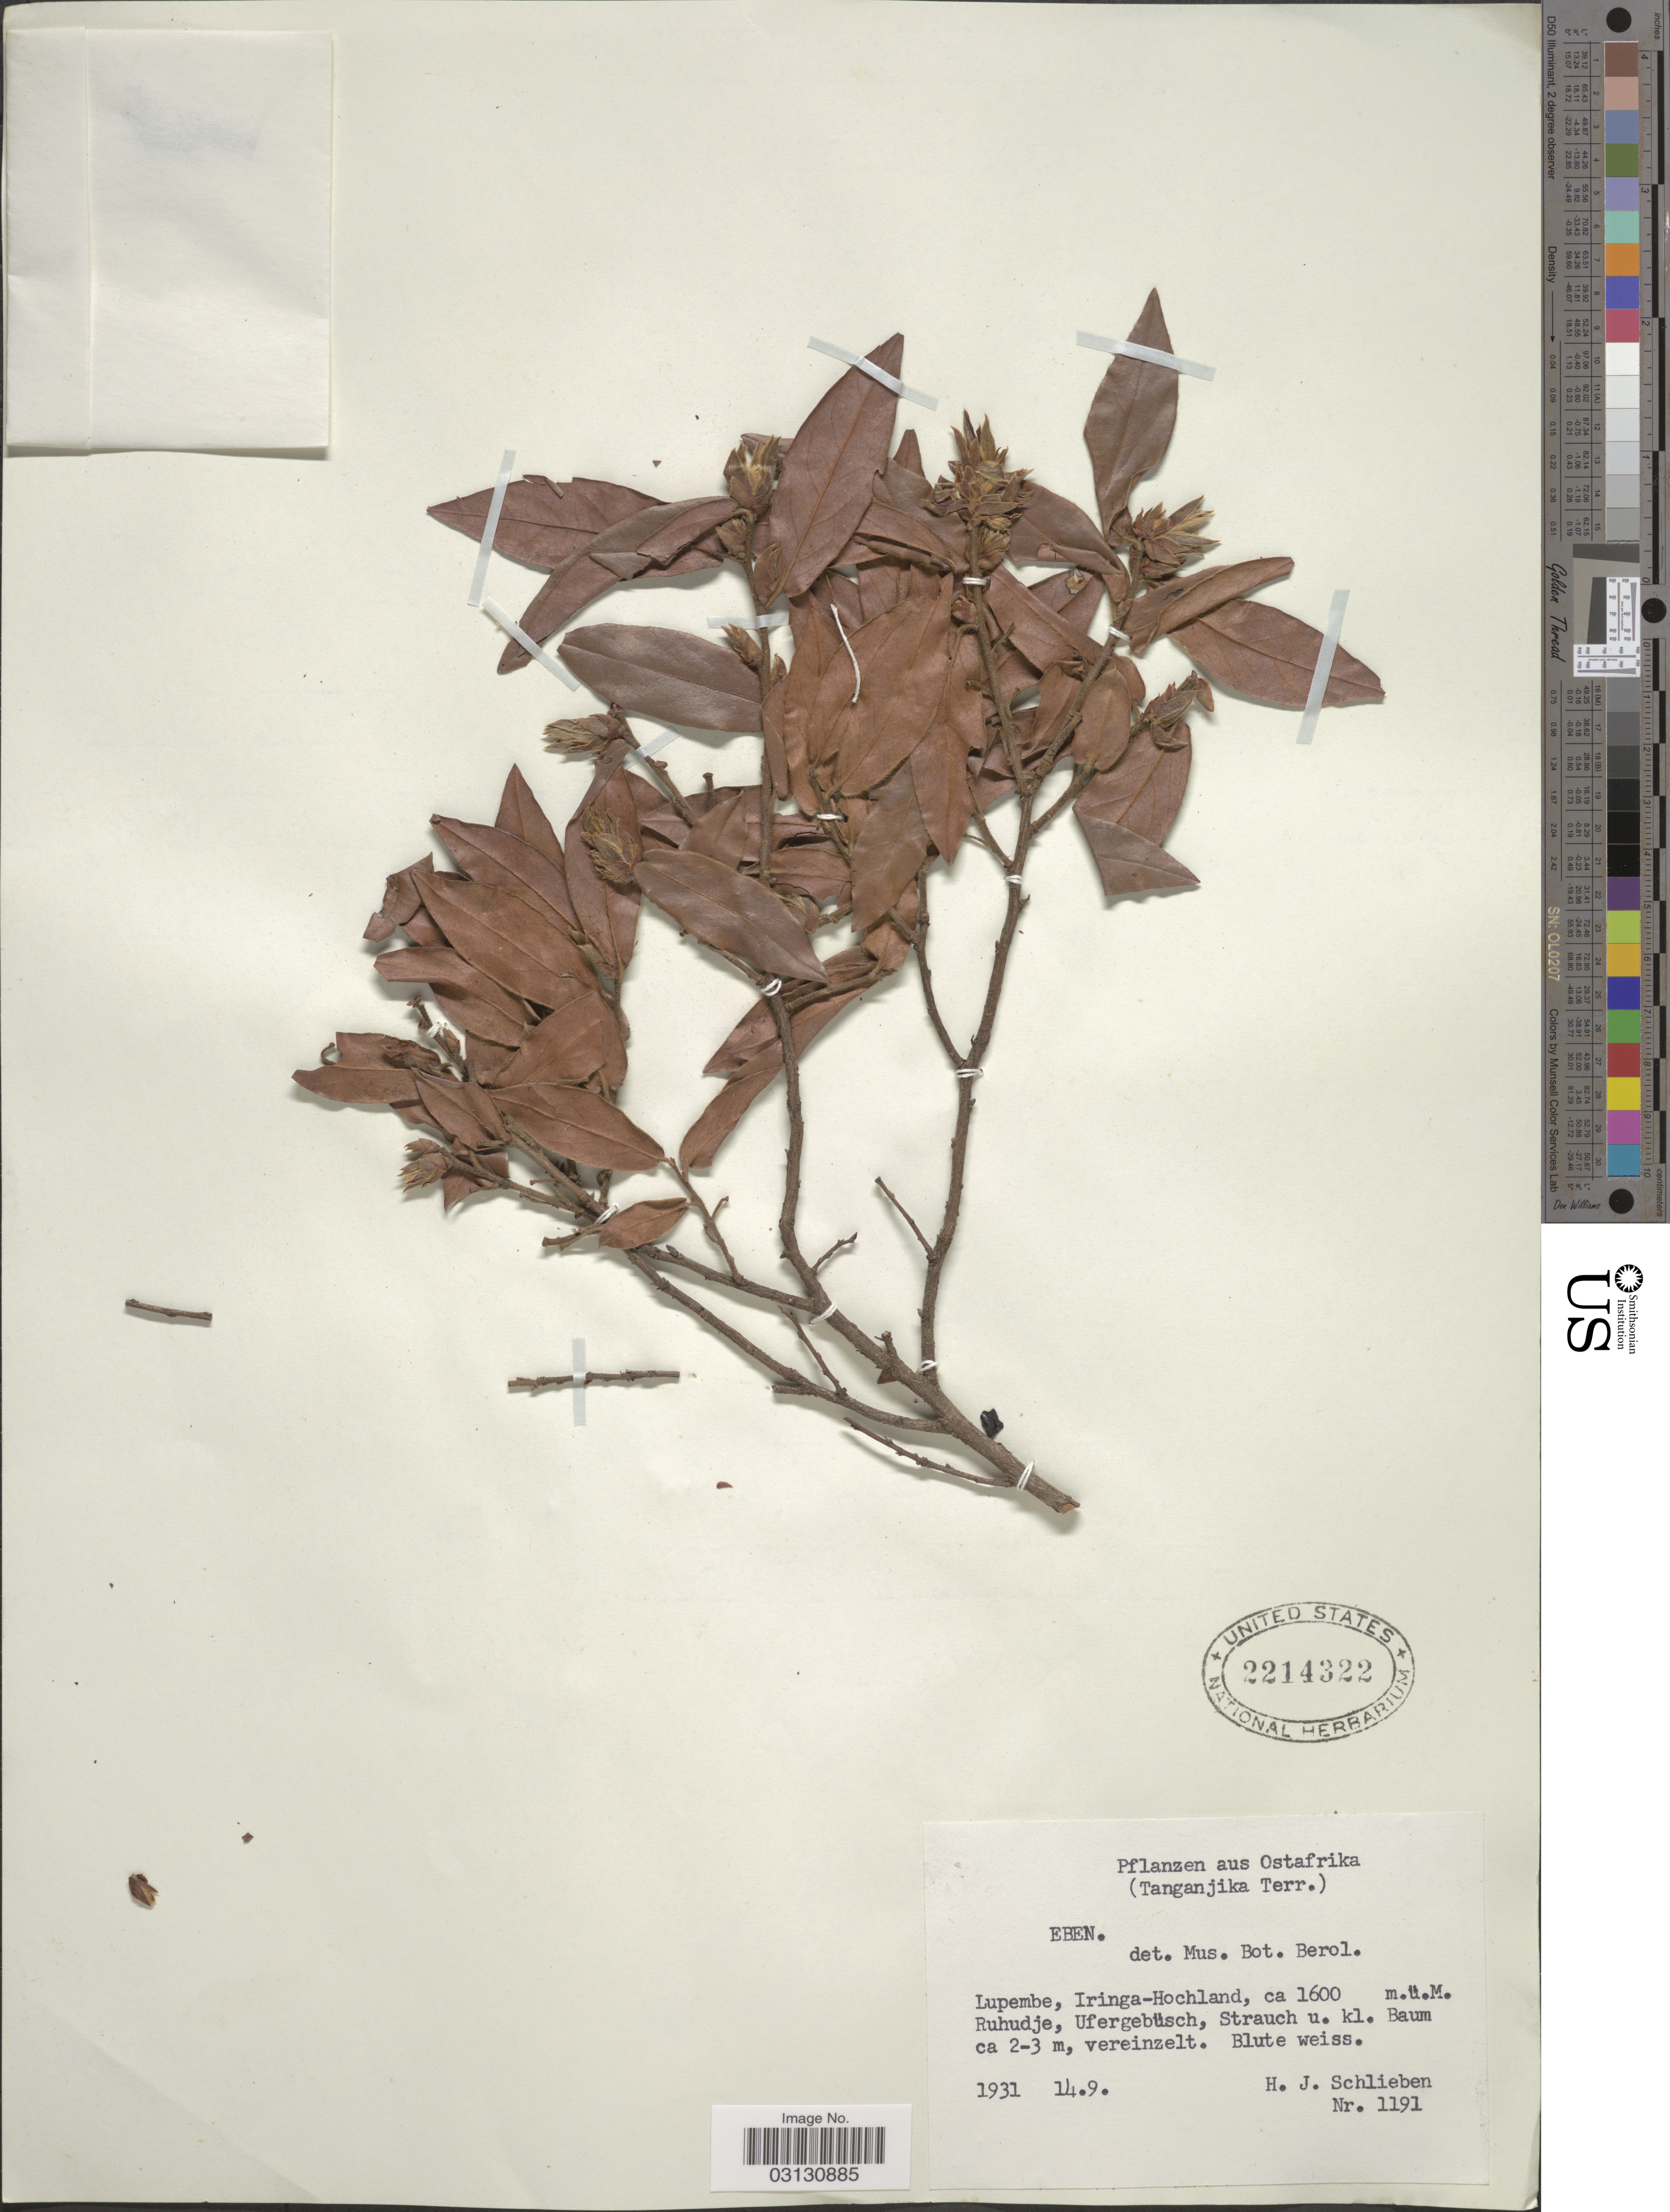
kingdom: Plantae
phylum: Tracheophyta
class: Magnoliopsida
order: Ericales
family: Ebenaceae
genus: Royena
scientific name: Royena sp.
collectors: H. J. Schlieben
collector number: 1191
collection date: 1931-09-14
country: Tanzania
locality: Ostafrika (Tanganjika Terr.), Lupembe, Iringa-Hochland, Ruhudje, Ufergebüsch.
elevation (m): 1600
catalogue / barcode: US 2214322